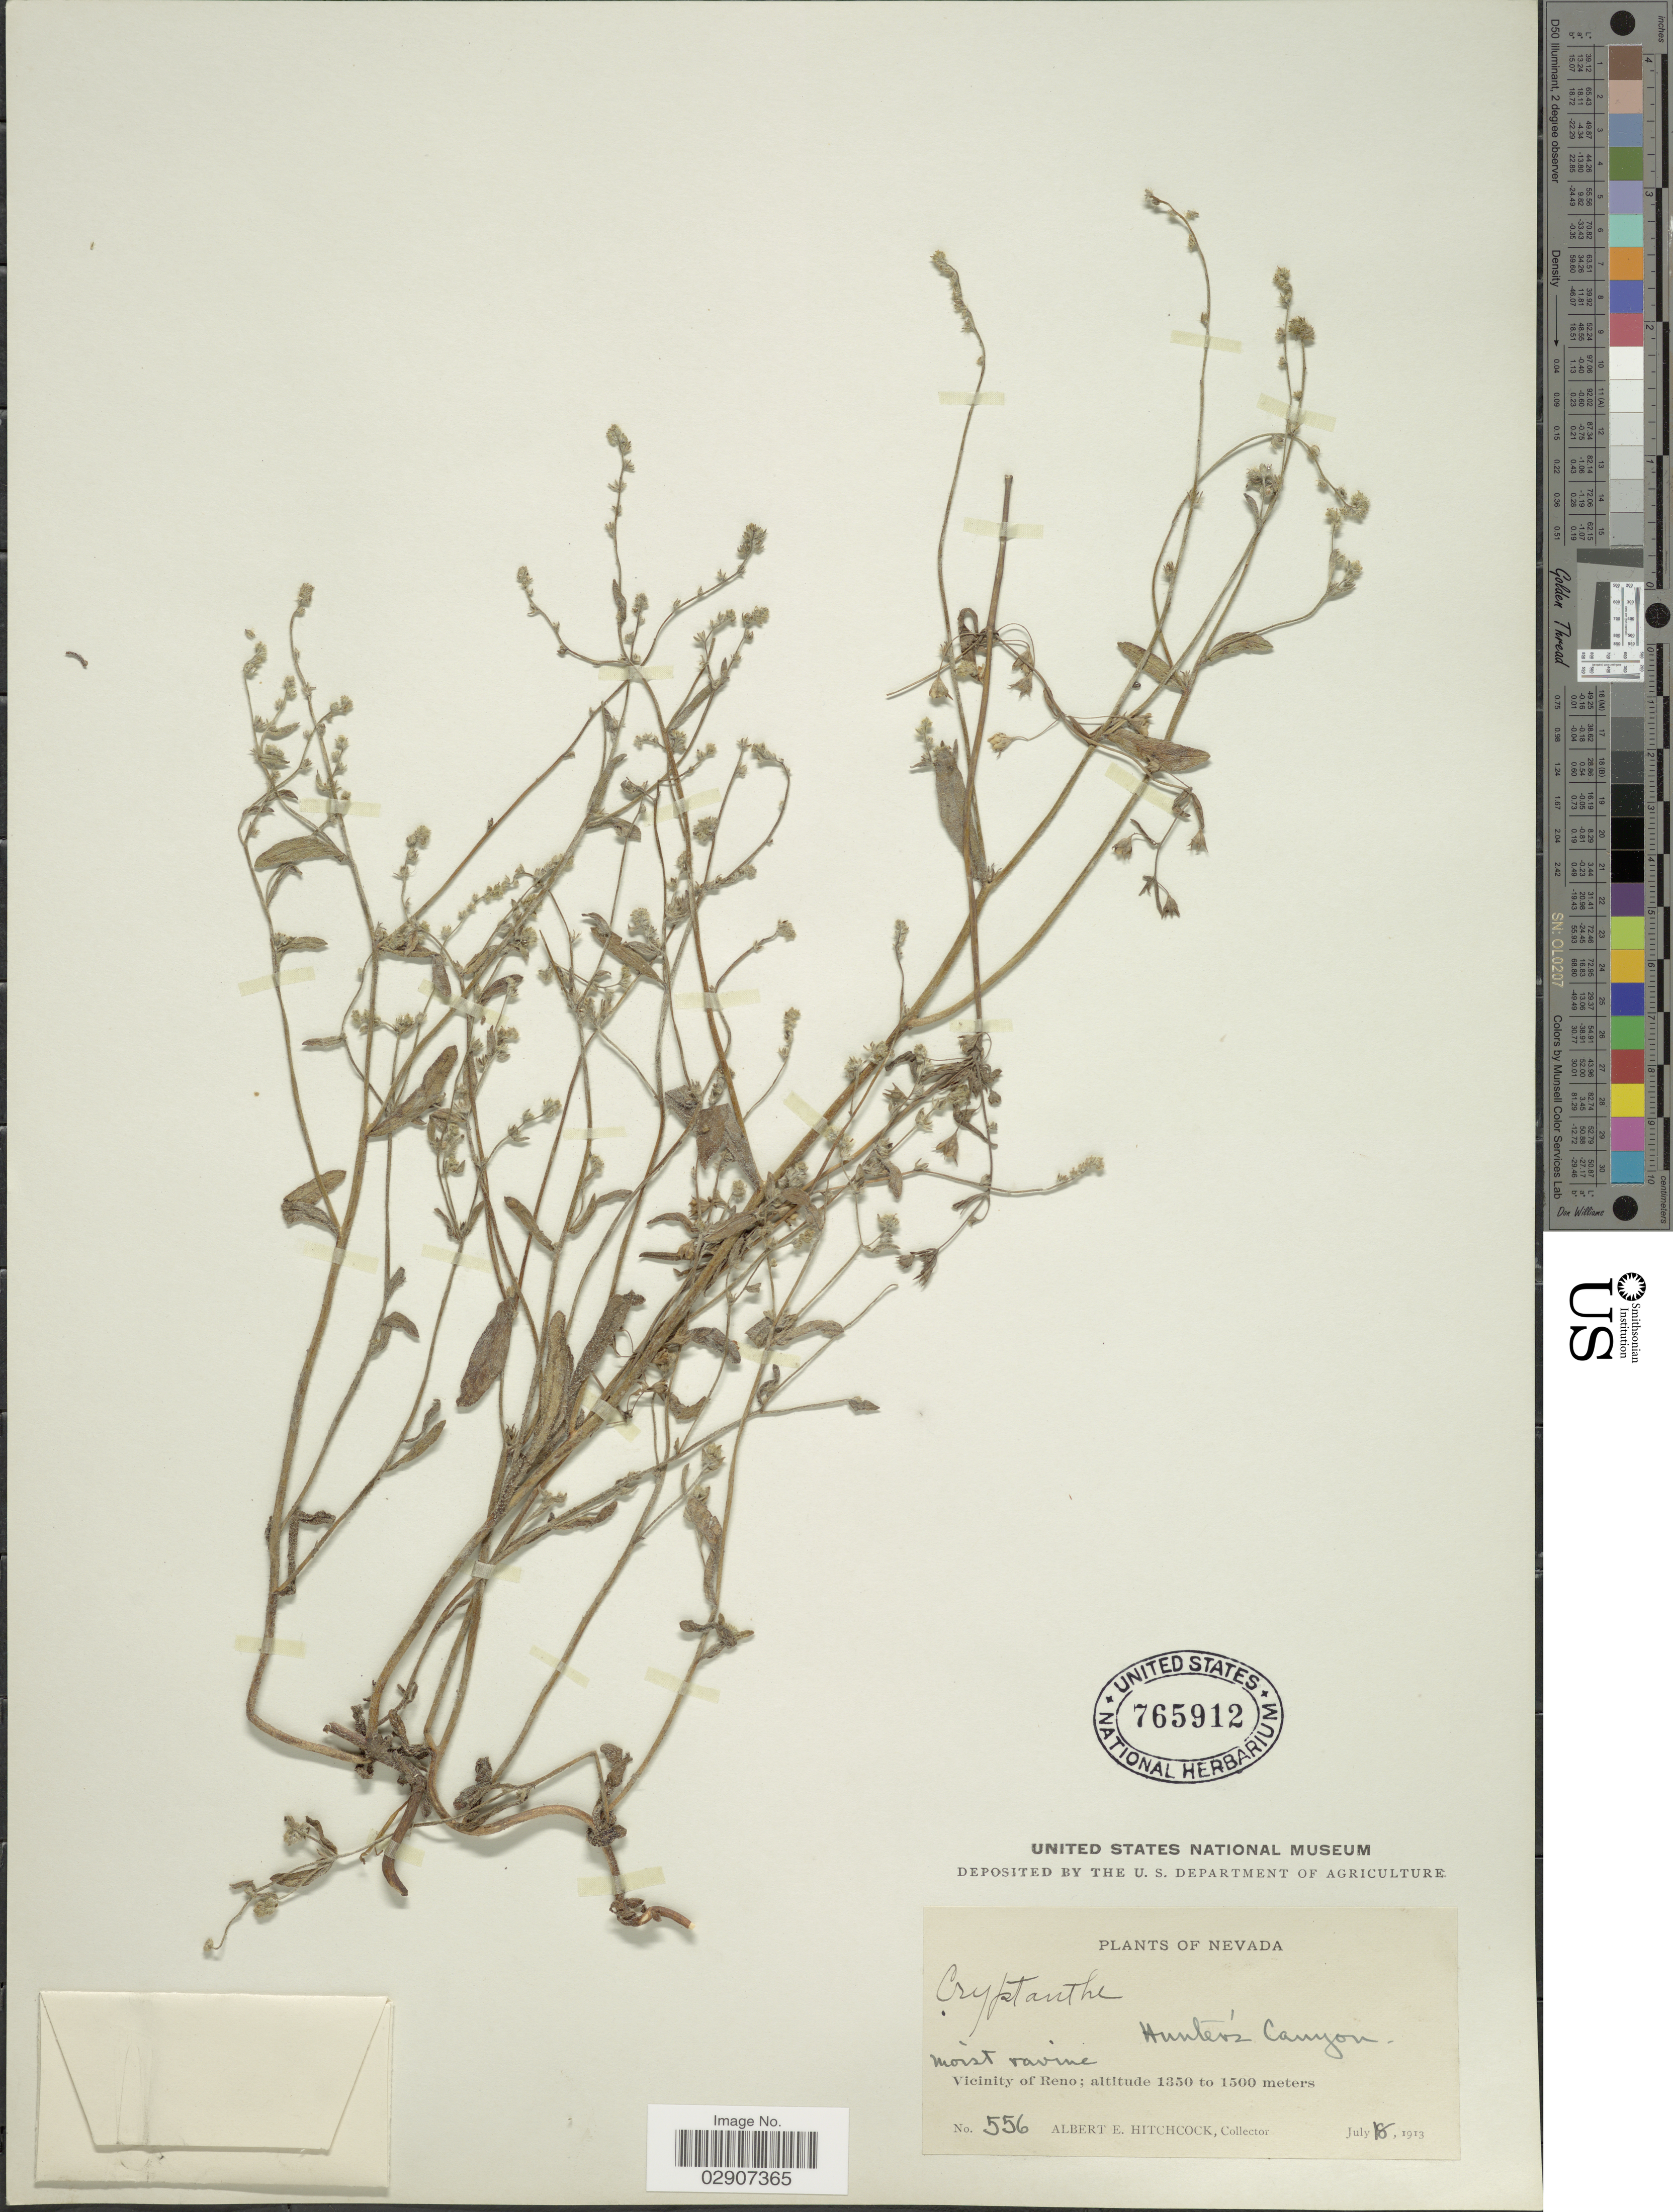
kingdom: Plantae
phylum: Tracheophyta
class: Magnoliopsida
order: Boraginales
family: Boraginaceae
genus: Cryptantha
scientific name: Cryptantha flaccida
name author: (Douglas ex Lehm.) Greene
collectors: A. Hitchcock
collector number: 556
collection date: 1913-07-18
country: United States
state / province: Nevada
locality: Vicinity of Reno, Hunter's Canyon.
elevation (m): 1350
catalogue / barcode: US 765912